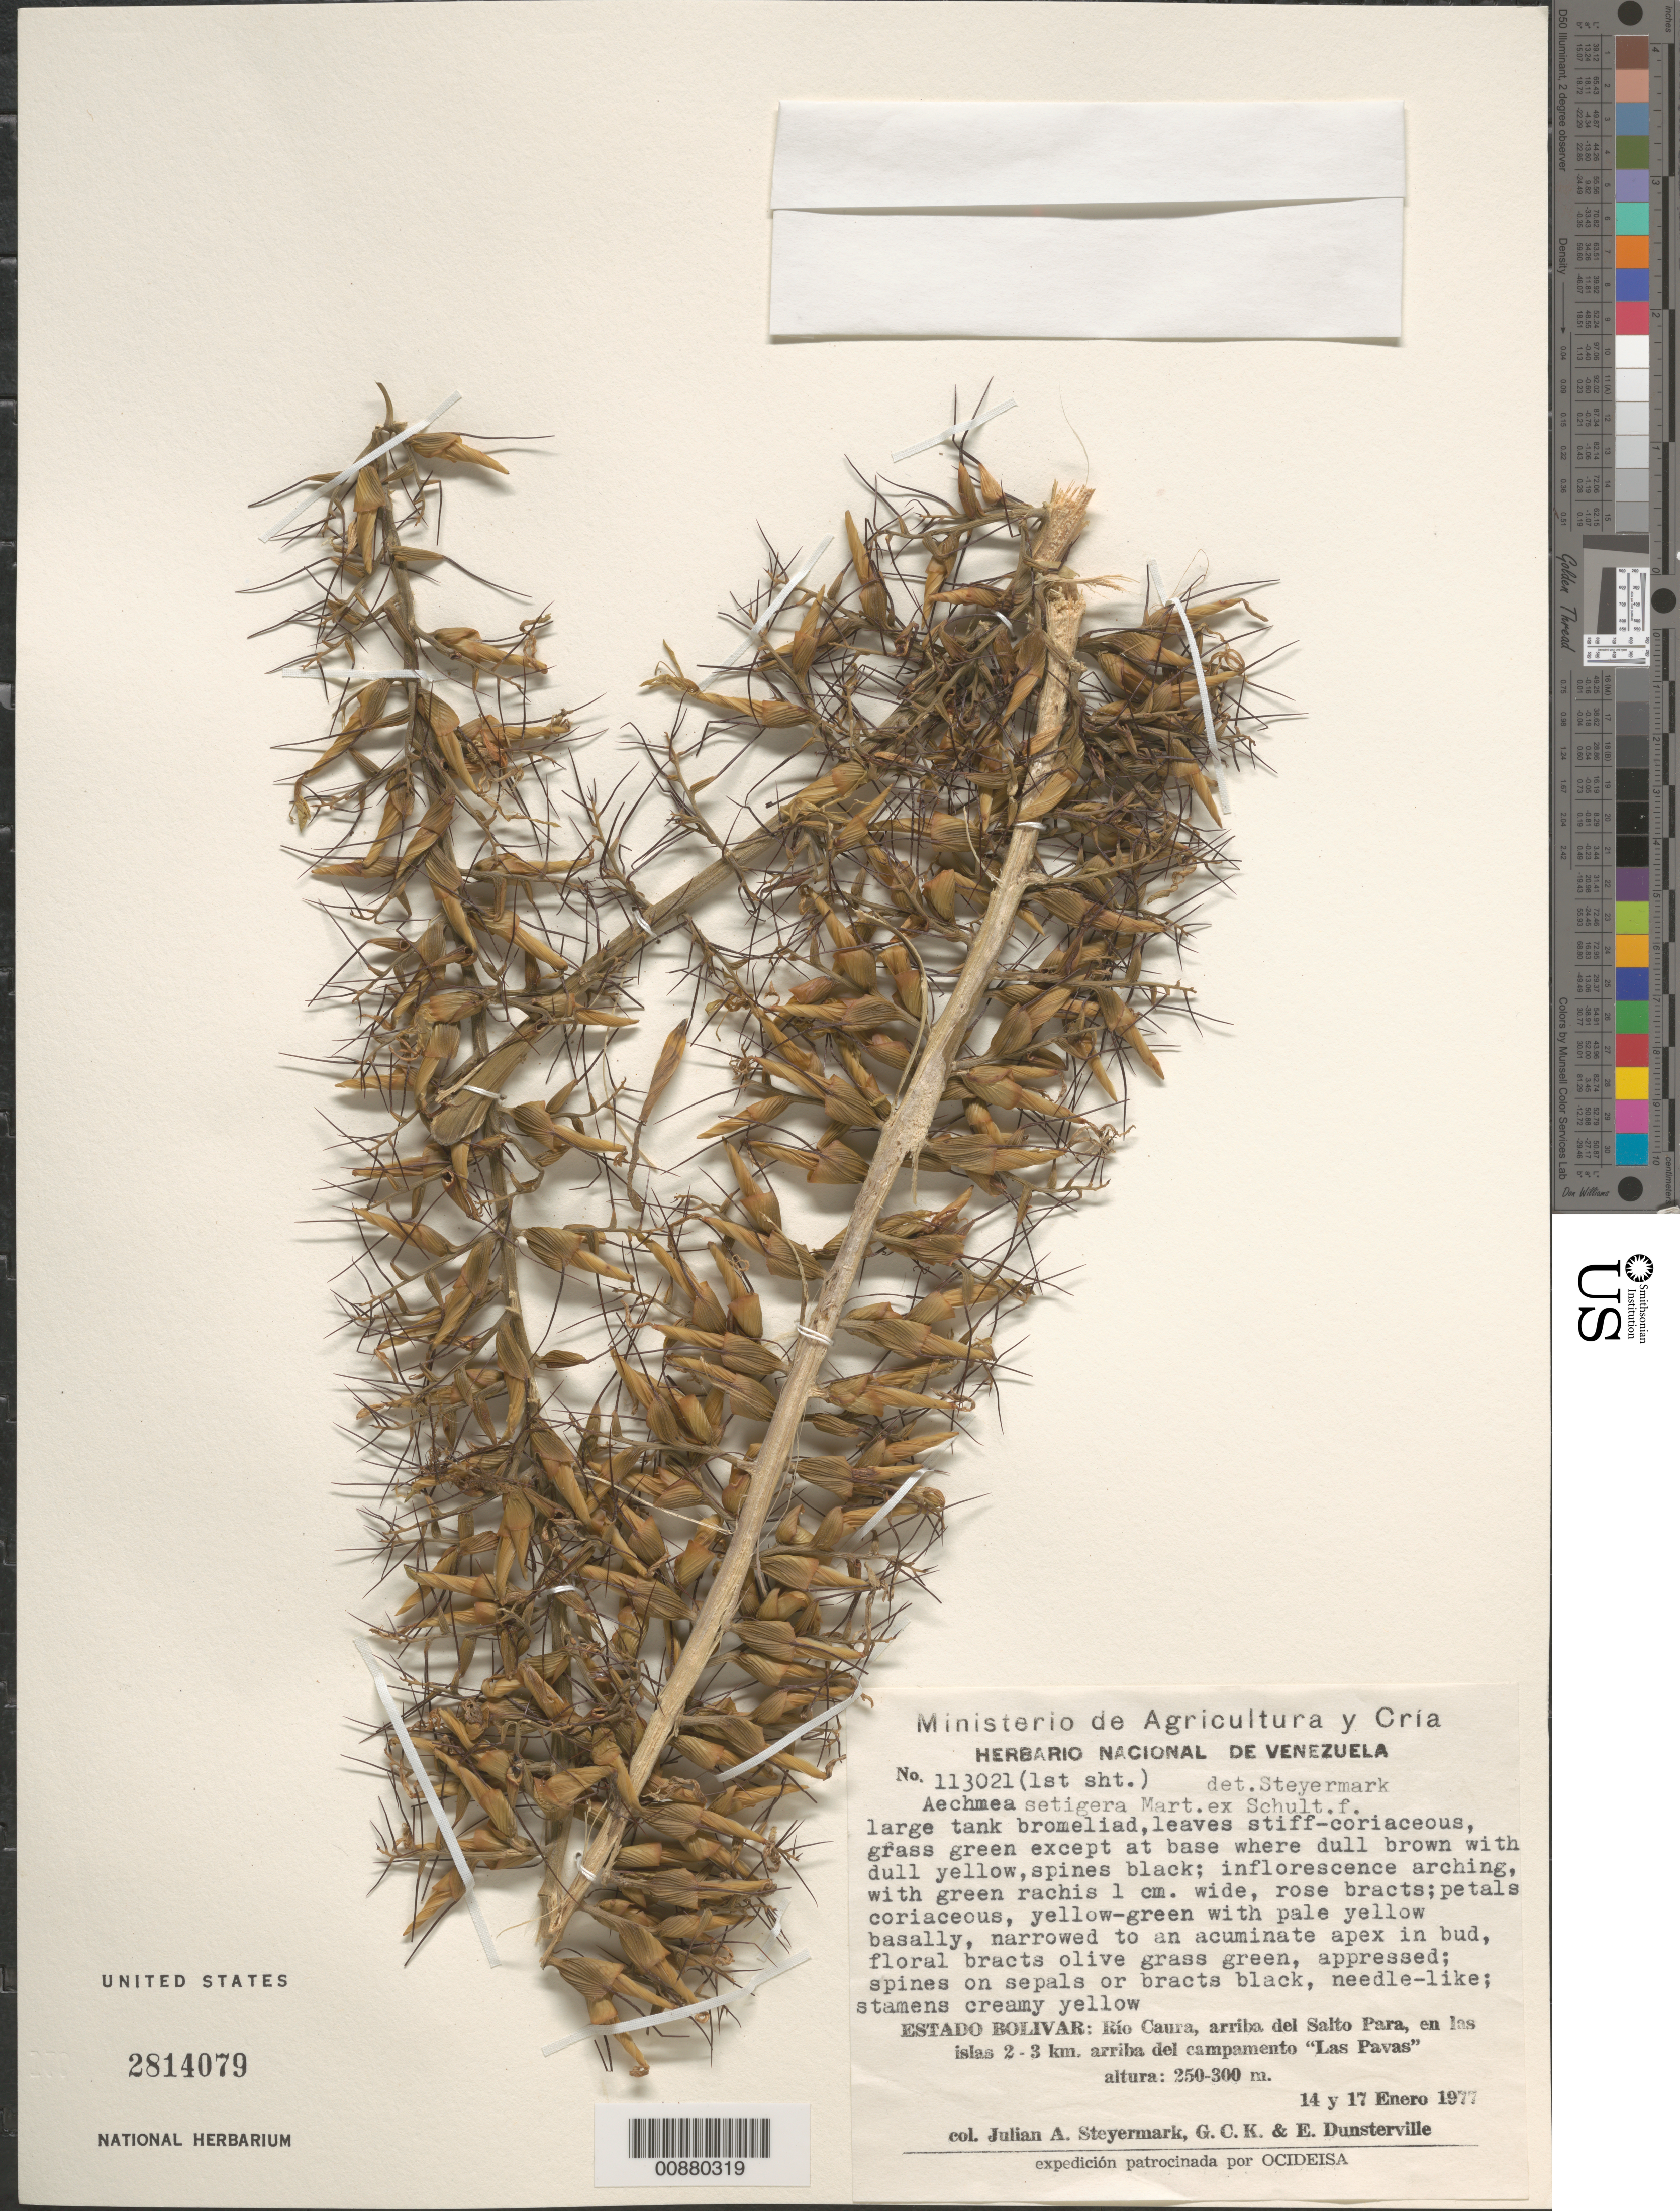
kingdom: Plantae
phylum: Tracheophyta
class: Liliopsida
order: Poales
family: Bromeliaceae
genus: Aechmea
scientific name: Aechmea setigera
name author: Mart. ex Schult. & Schult. f.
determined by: Steyermark, Julian A., (VEN)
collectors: J. Steyermark, G. C. K. Dunsterville & E. Dunsterville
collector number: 113021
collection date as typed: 14-Jan-77 to 17-Jan-77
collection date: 1977-01-14/1977-01-17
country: Venezuela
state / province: Bolívar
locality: Río Caura, arriba del Salto Para, en las islas 2-3 km arriba del campamento "Las Pavas"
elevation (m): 250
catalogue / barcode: US 2814079